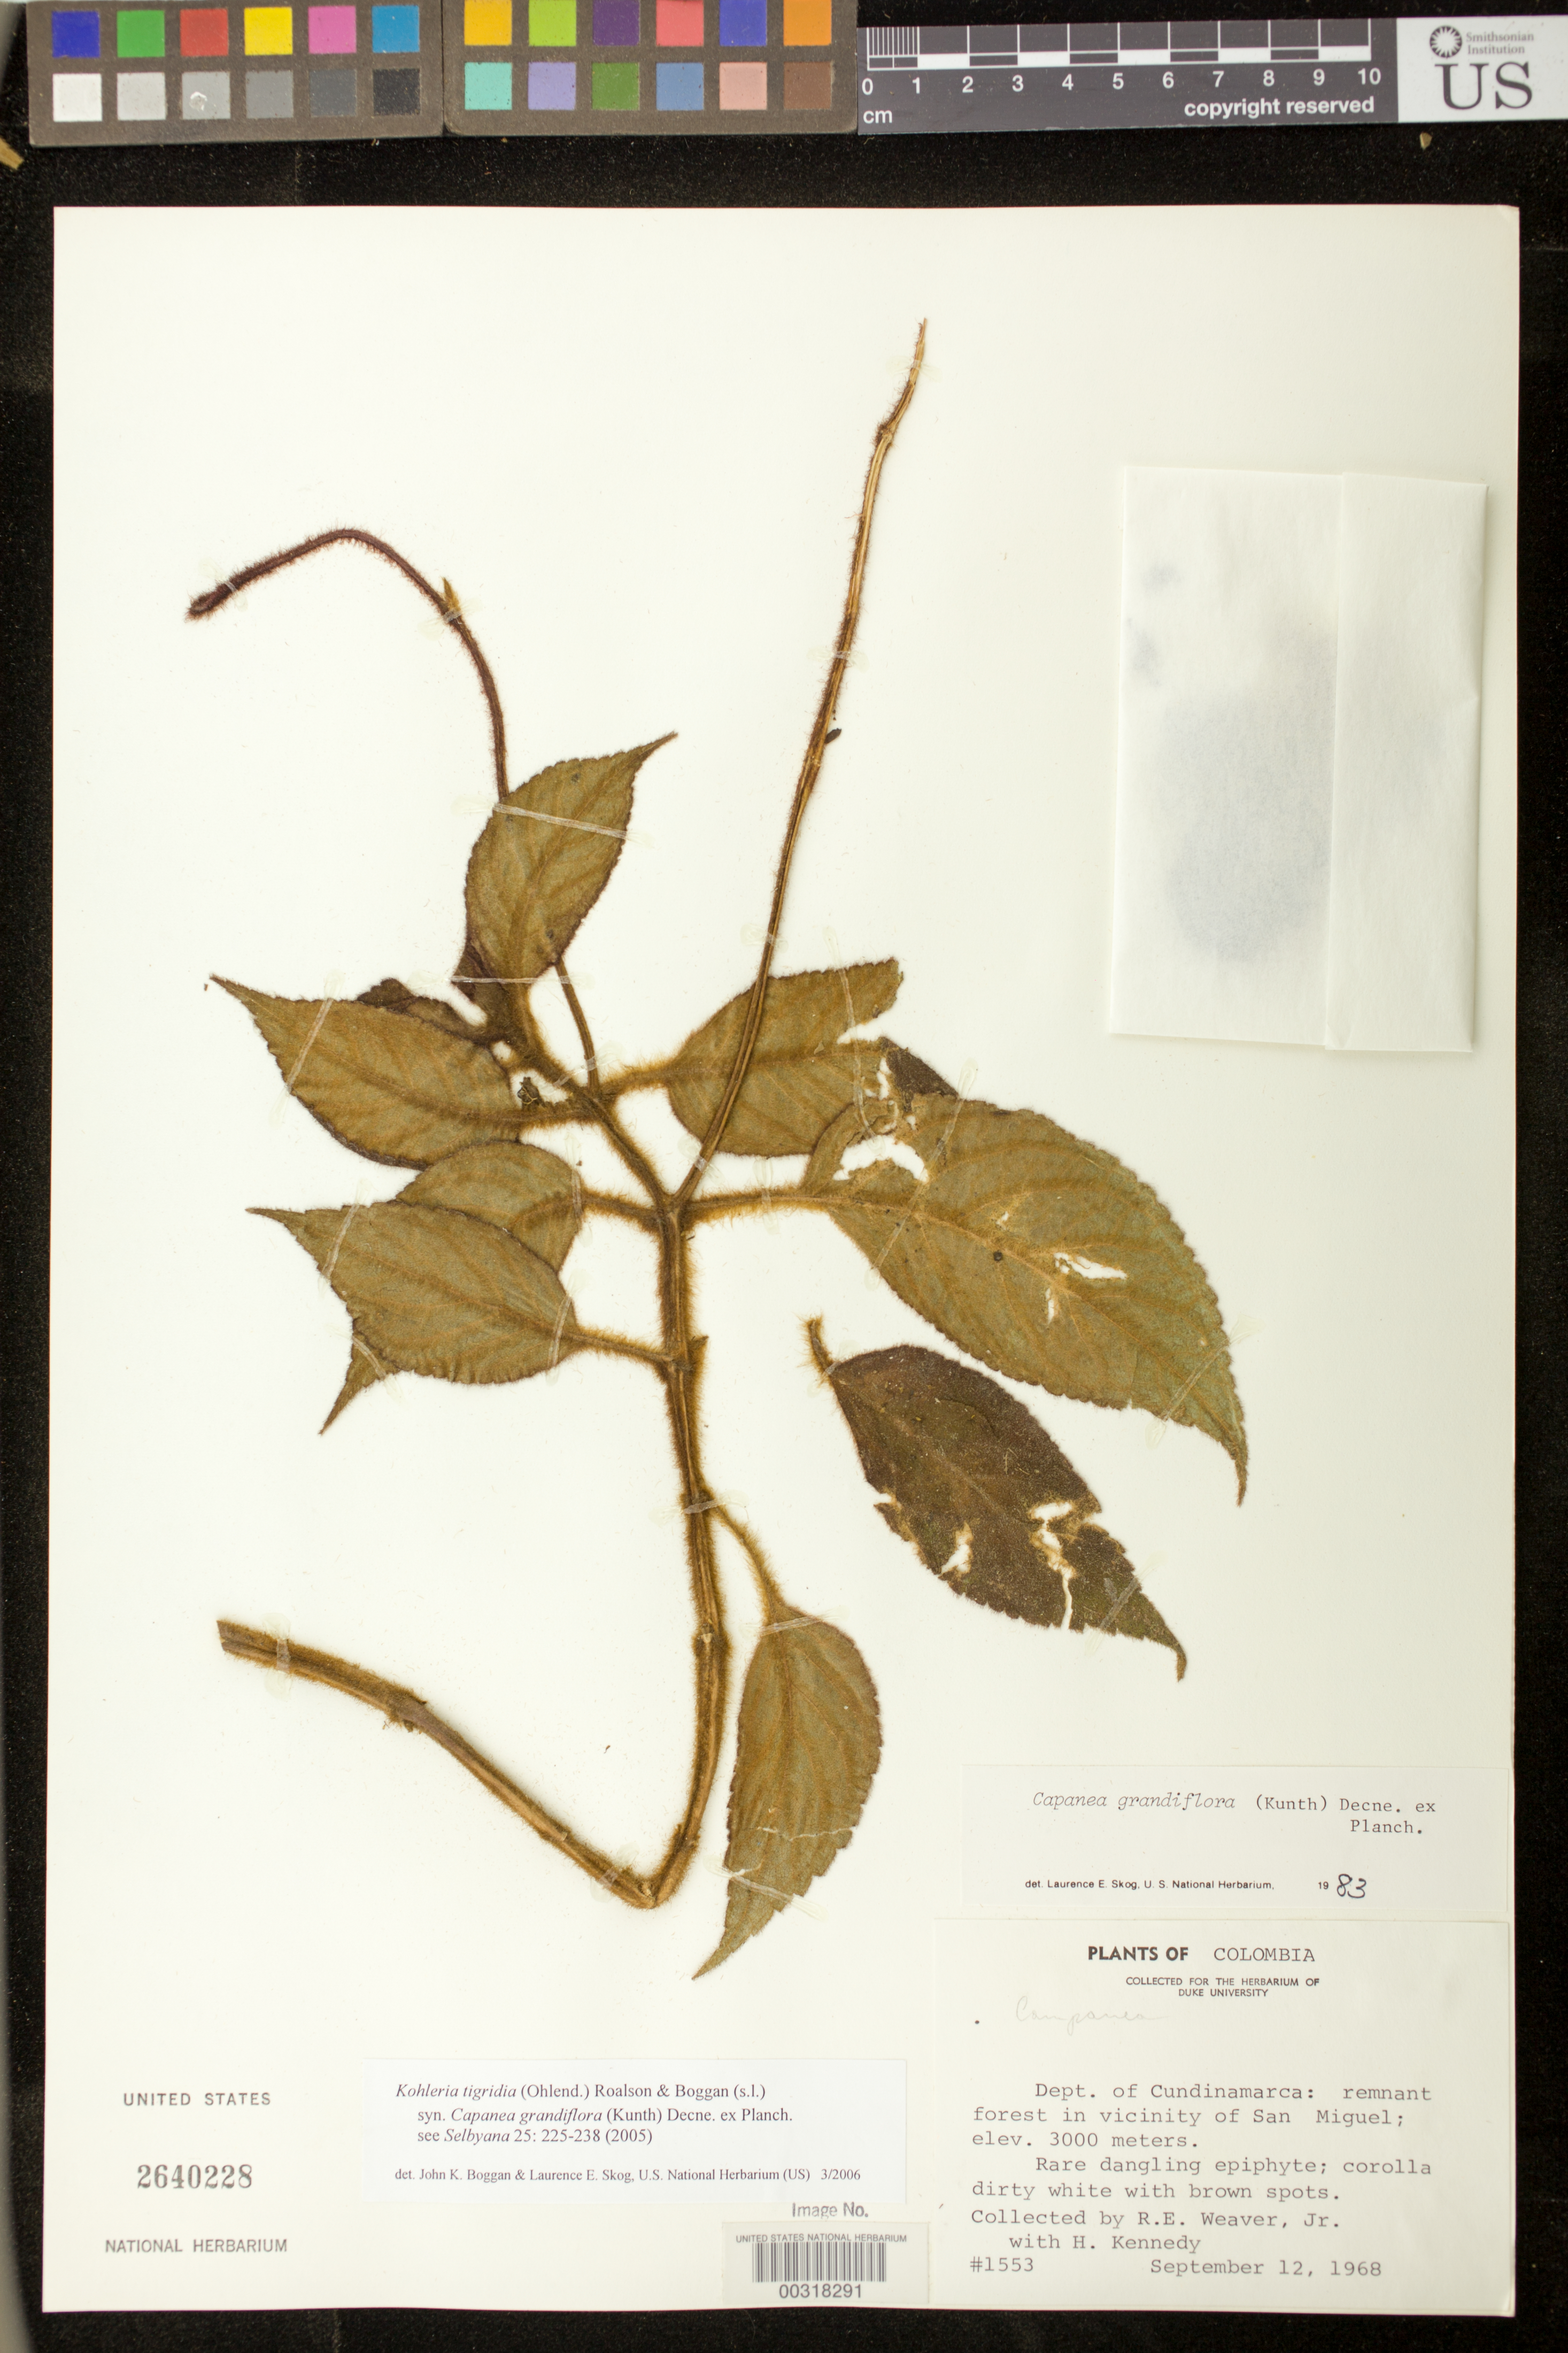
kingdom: Plantae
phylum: Tracheophyta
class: Magnoliopsida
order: Lamiales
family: Gesneriaceae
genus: Kohleria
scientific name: Kohleria tigridia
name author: (Ohlend.) Roalson & Boggan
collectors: R. Weaver Jr. & H. Kennedy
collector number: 1553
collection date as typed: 12 Sep 1968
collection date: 1968-09-12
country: Colombia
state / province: Cundinamarca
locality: Vicinity of San Miguel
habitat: Remnant forest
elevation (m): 3000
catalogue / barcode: US 2640228